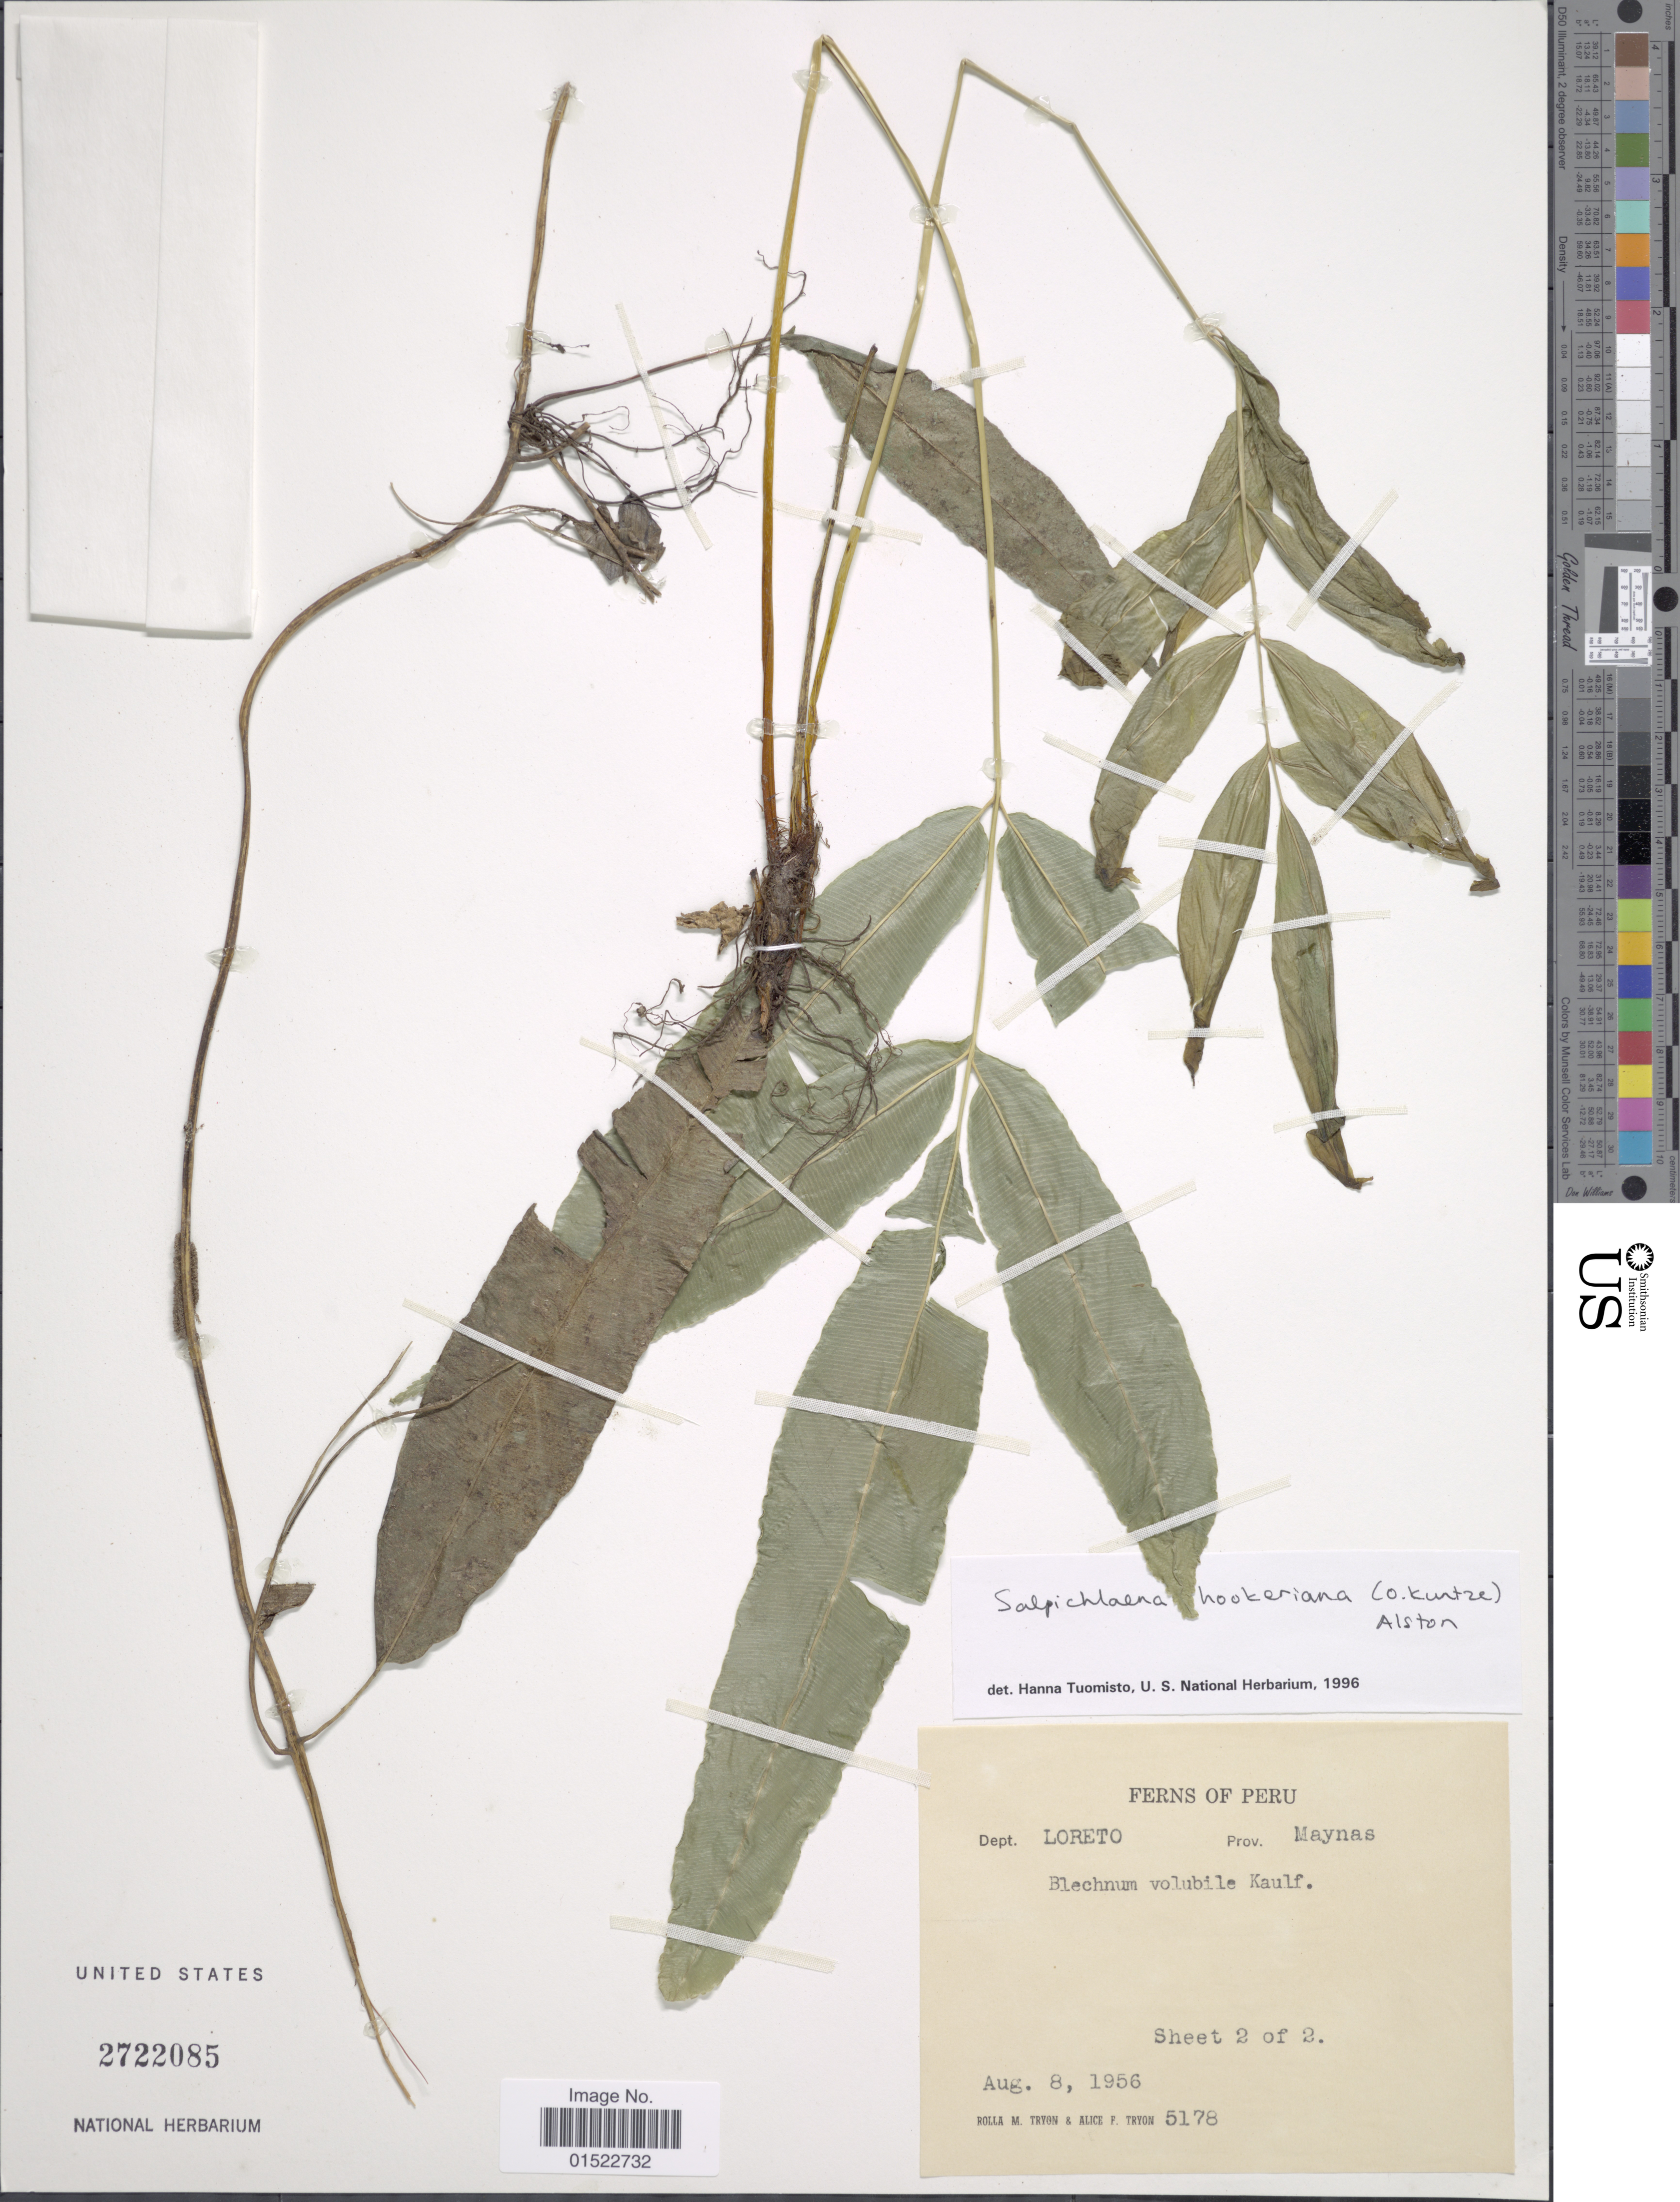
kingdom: Plantae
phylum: Tracheophyta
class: Polypodiopsida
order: Polypodiales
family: Blechnaceae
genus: Salpichlaena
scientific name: Salpichlaena hookeriana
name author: (Kuntze) Alston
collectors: R. M. Tryon & A. F. Tryon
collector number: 5178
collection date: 1956-08-08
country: Peru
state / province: Loreto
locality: Dept. Loreto, Prov. Maynas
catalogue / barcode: US 2722085